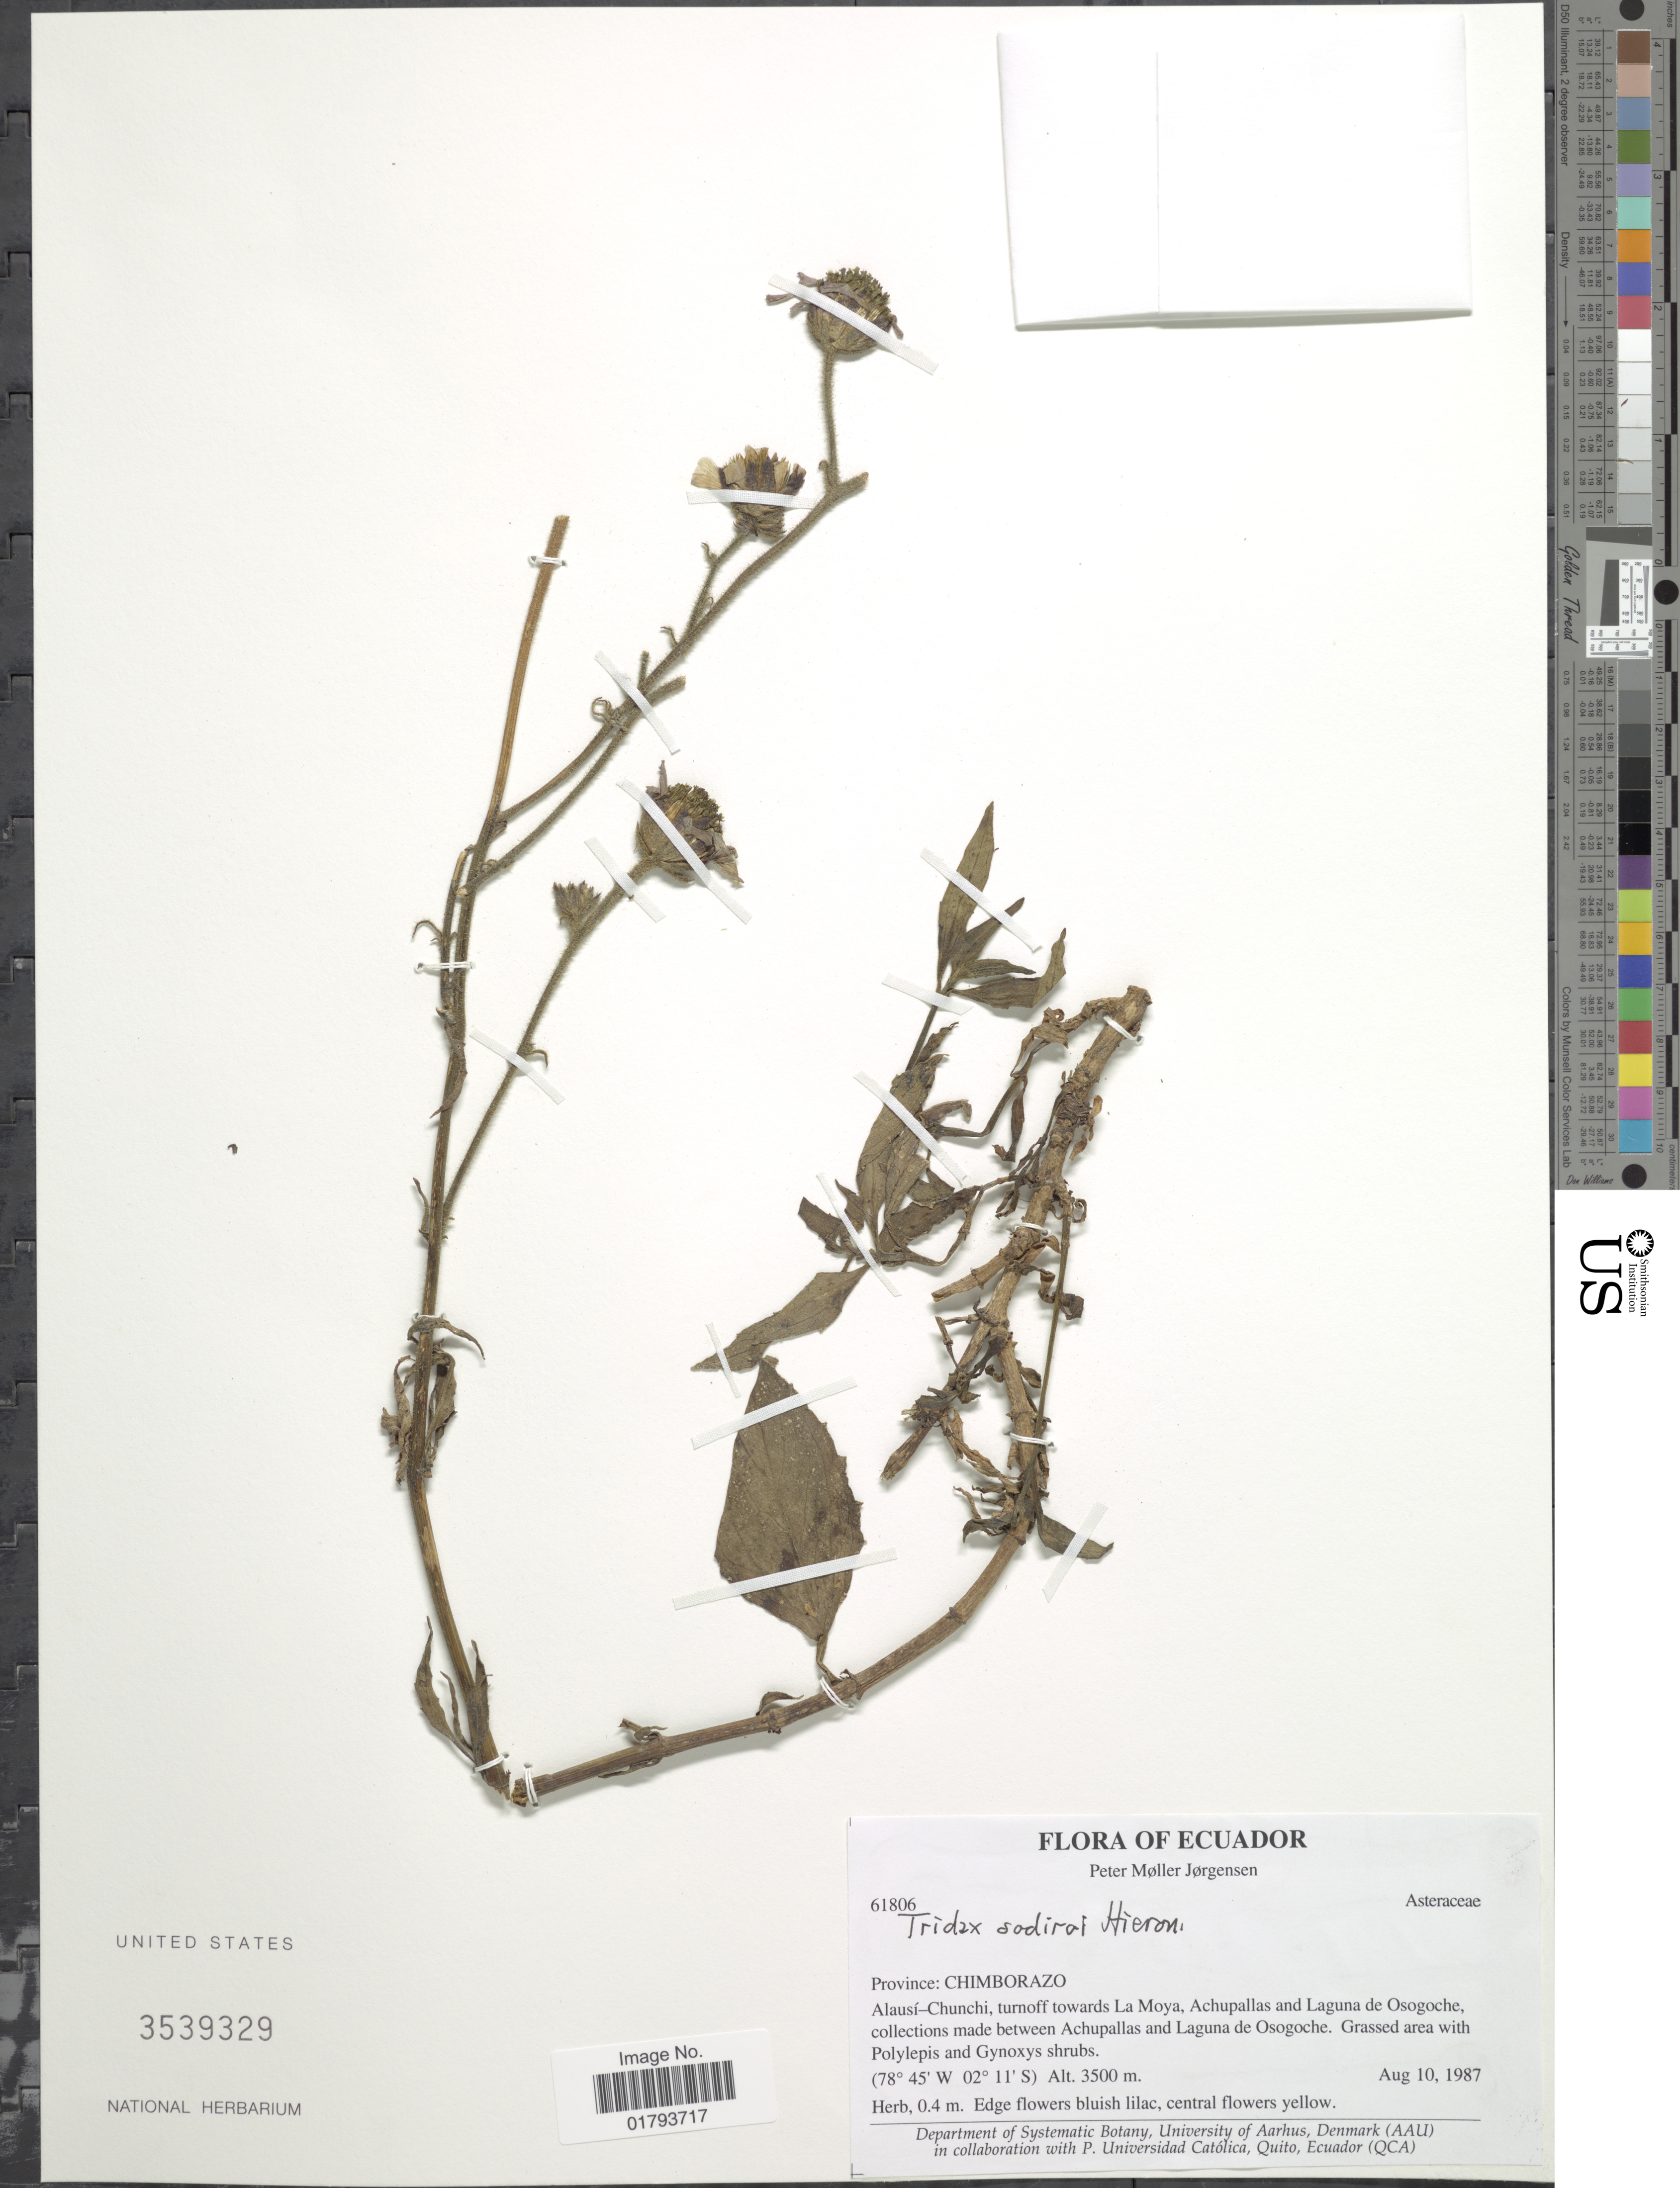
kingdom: Plantae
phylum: Tracheophyta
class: Magnoliopsida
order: Asterales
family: Asteraceae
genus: Tridax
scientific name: Tridax stuebelii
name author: Hieron.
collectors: P. M. Jørgensen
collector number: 61806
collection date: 1987-08-10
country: Ecuador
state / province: Chimborazo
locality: Alausí - Chunchi, turnoff towards La Moya, Achupallas and Laguna de Osogoche, collections made between Achupallas and Laguna de Osogoche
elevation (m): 3500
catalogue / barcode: US 3539329